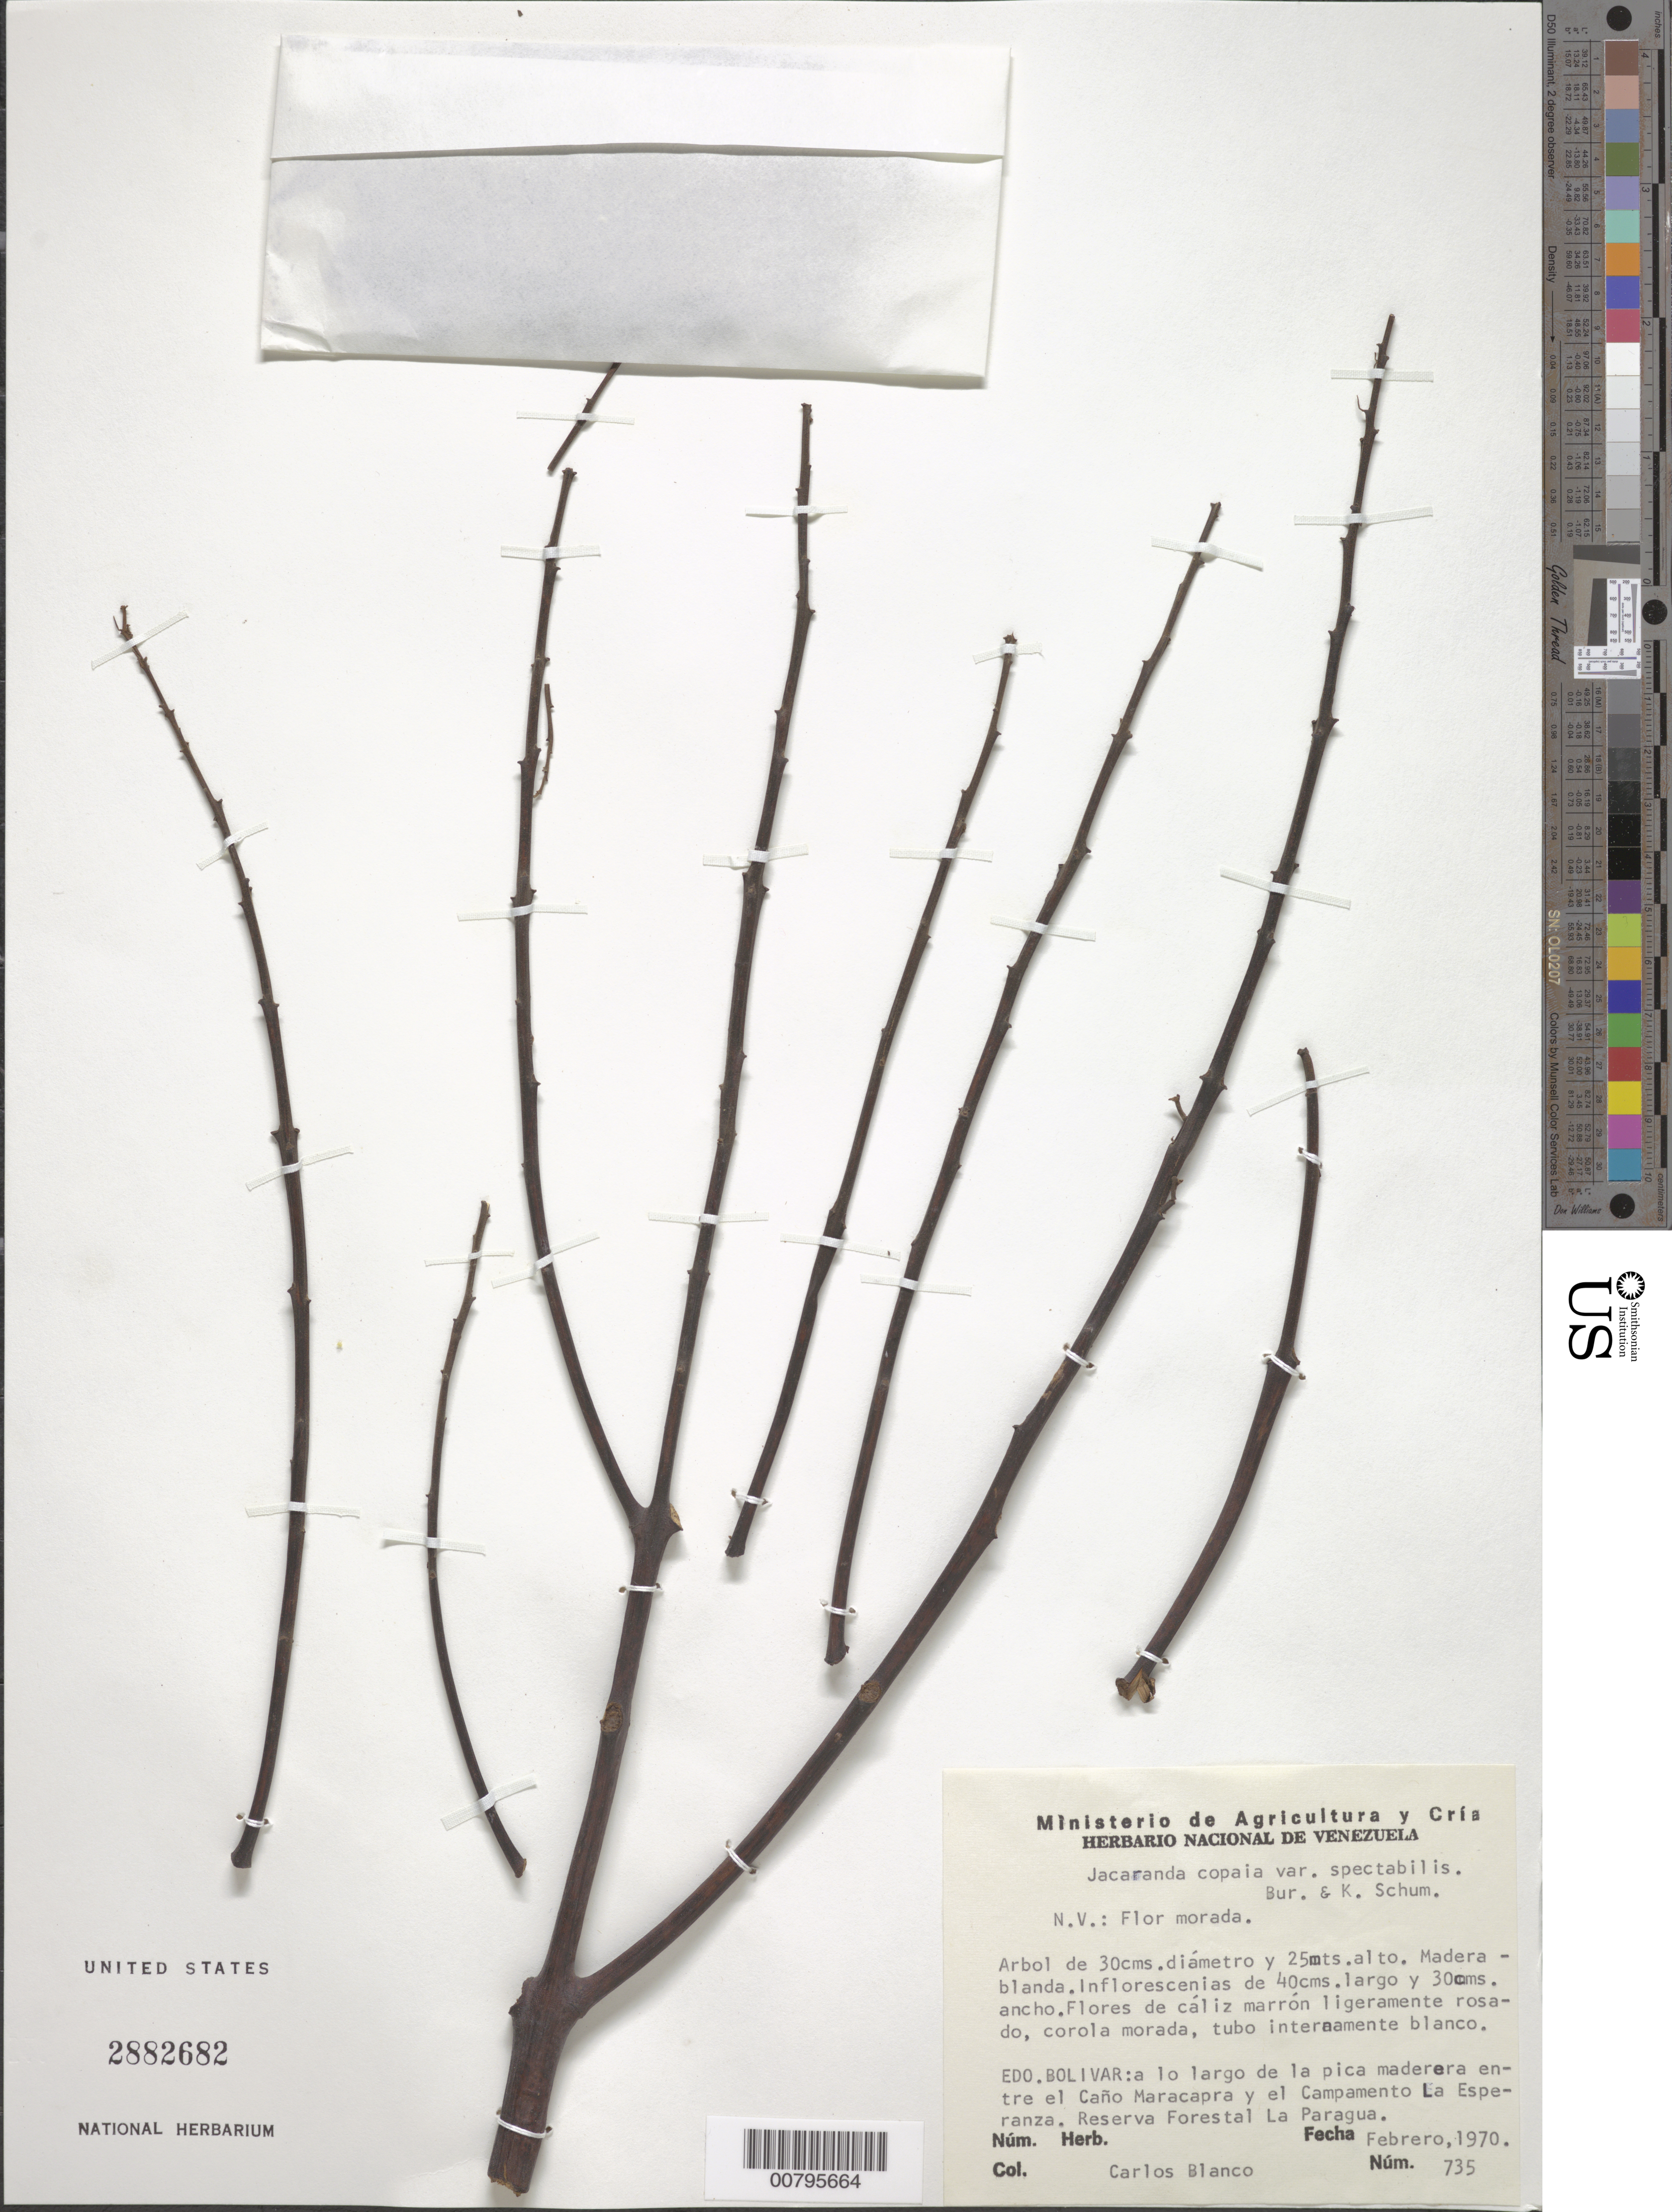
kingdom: Plantae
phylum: Tracheophyta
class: Magnoliopsida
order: Lamiales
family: Bignoniaceae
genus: Jacaranda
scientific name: Jacaranda copaia var. spectabilis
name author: (Mart. ex DC.) Bureau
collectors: C. A. Blanco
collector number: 735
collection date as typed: Feb-70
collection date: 1970-02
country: Venezuela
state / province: Bolívar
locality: Reserva Forestal La Paragua, a lo largo de la pica maderera entre el Caño Maracapra y el Campamento La Esperanza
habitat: Largo de la pica maderera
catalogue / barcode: US 2882682